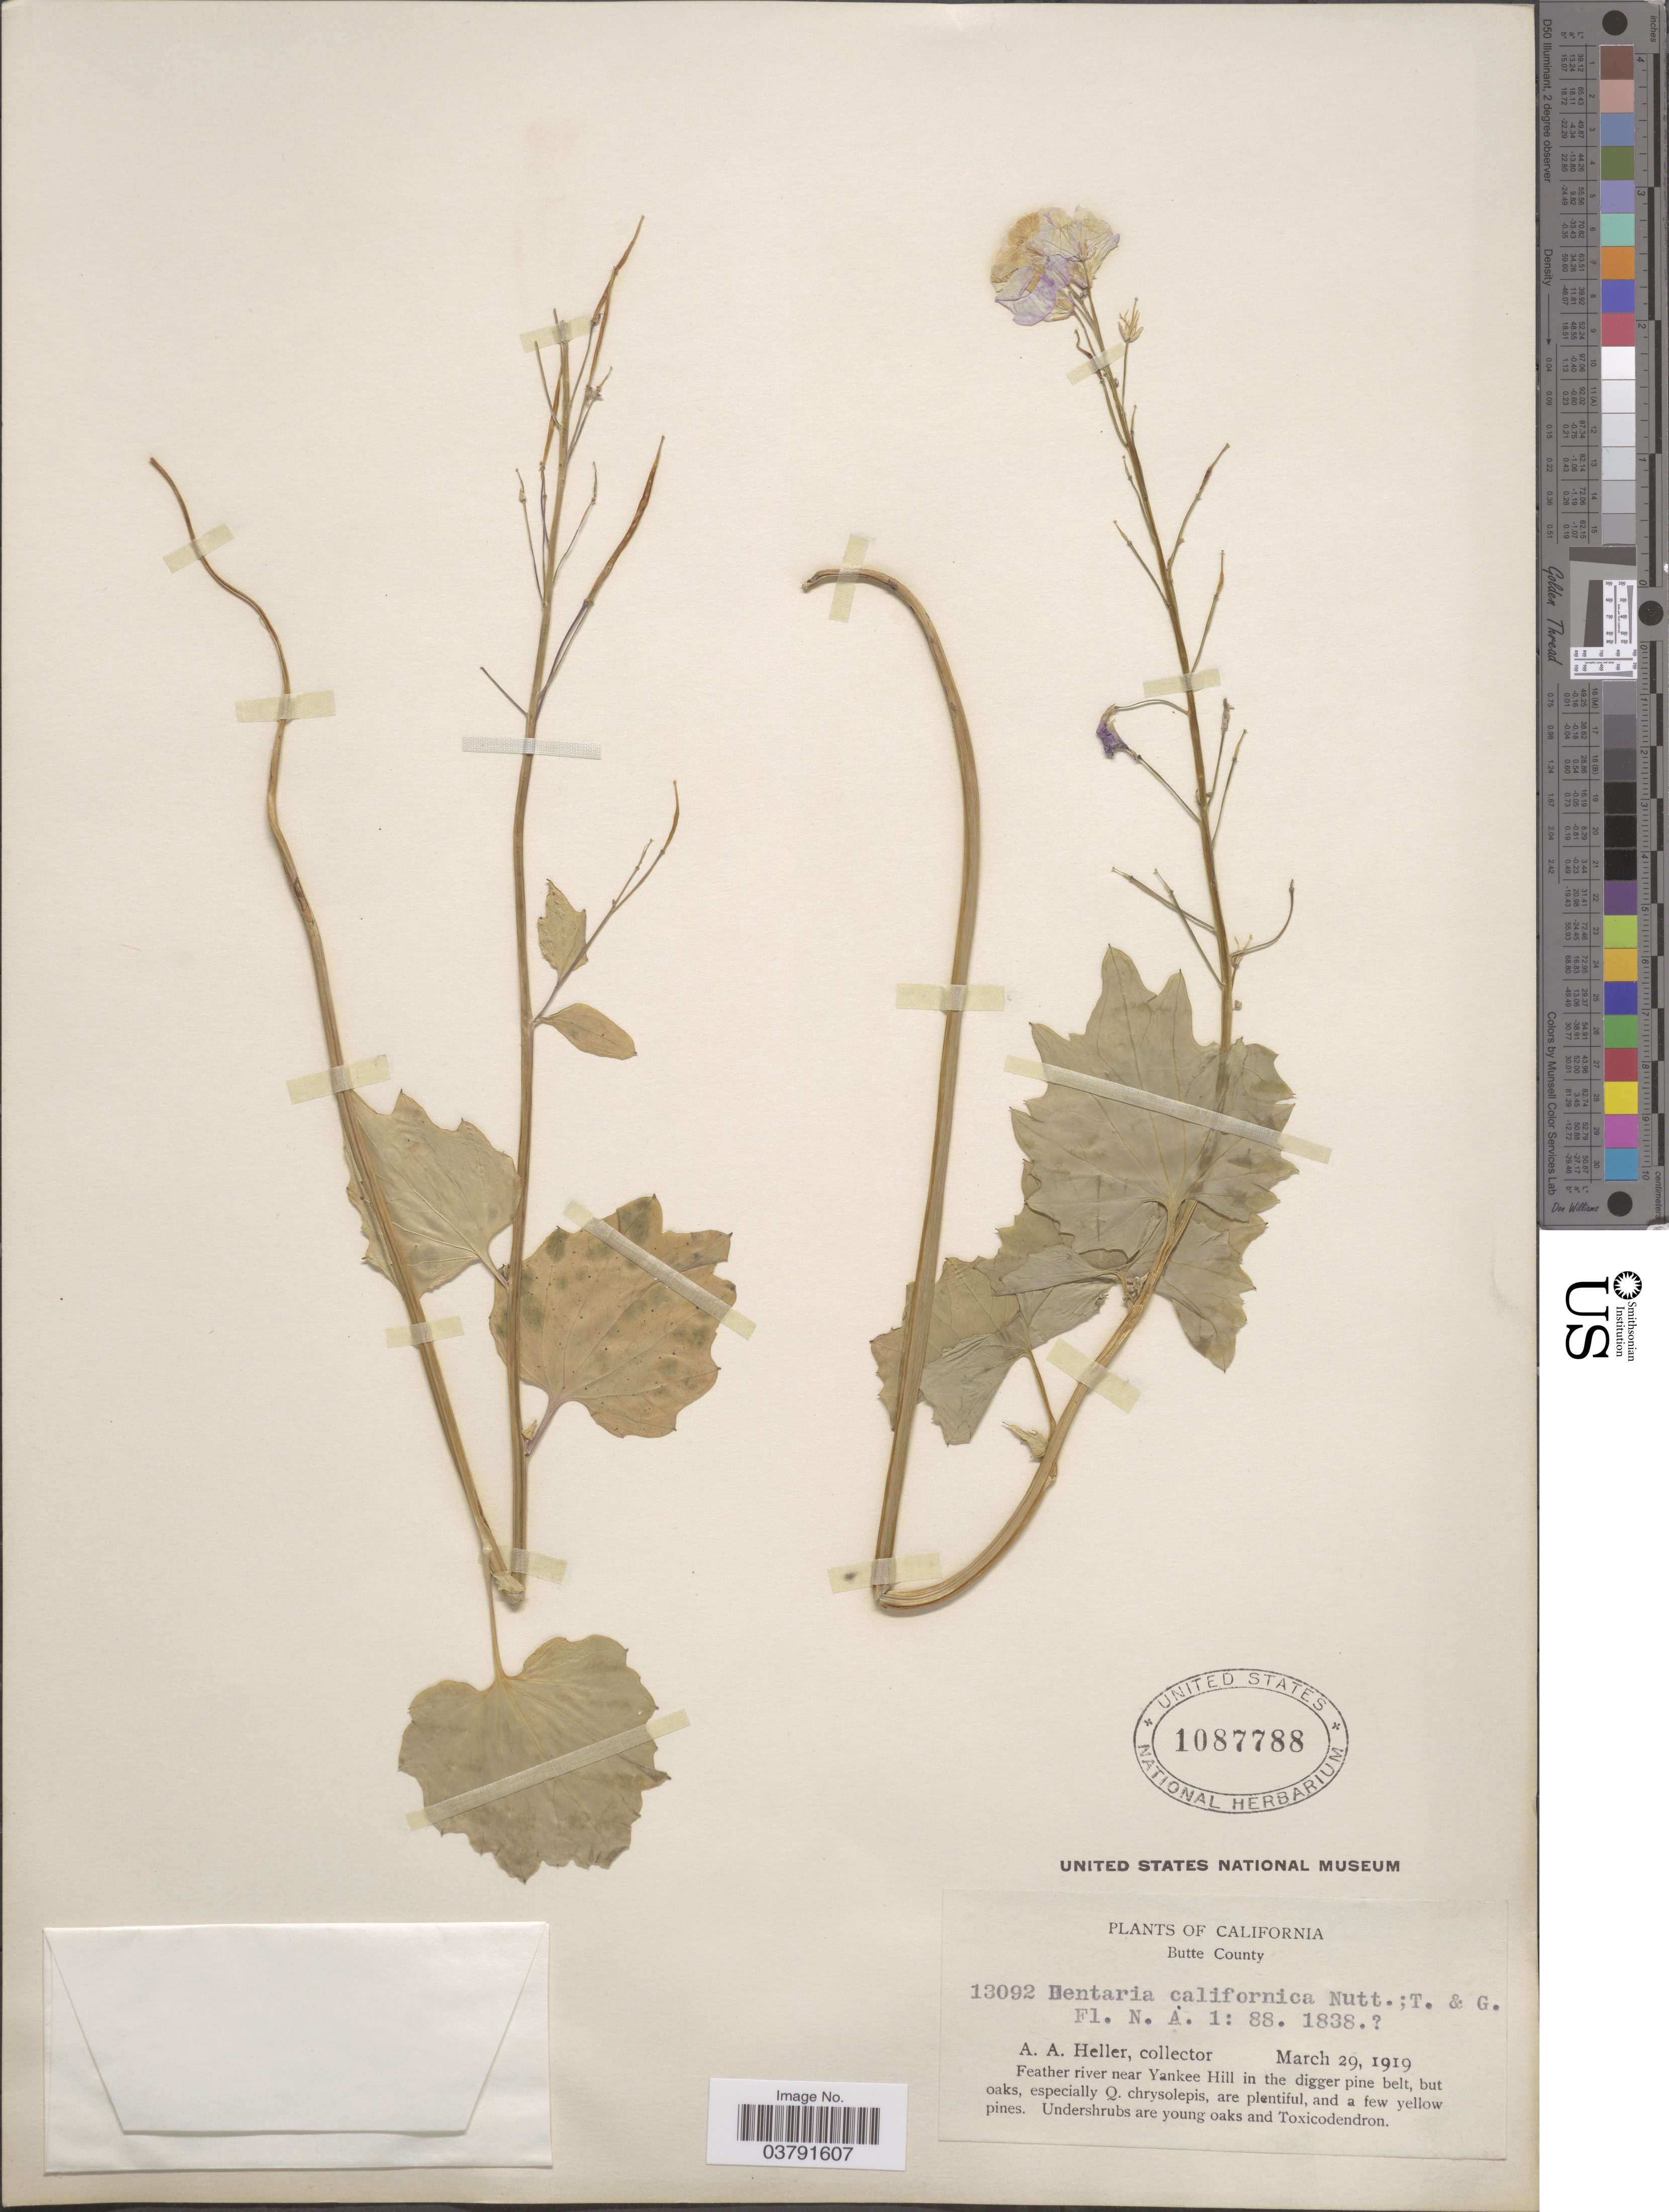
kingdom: Plantae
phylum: Tracheophyta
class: Magnoliopsida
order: Brassicales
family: Brassicaceae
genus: Dentaria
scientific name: Dentaria californica var. sinuata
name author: (Greene) Detling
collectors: A. A. Heller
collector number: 13092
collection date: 1919-03-29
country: United States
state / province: California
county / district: Butte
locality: Butte County. Feather river near Yankee Hill in the digger pine belt.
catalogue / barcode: US 1087788